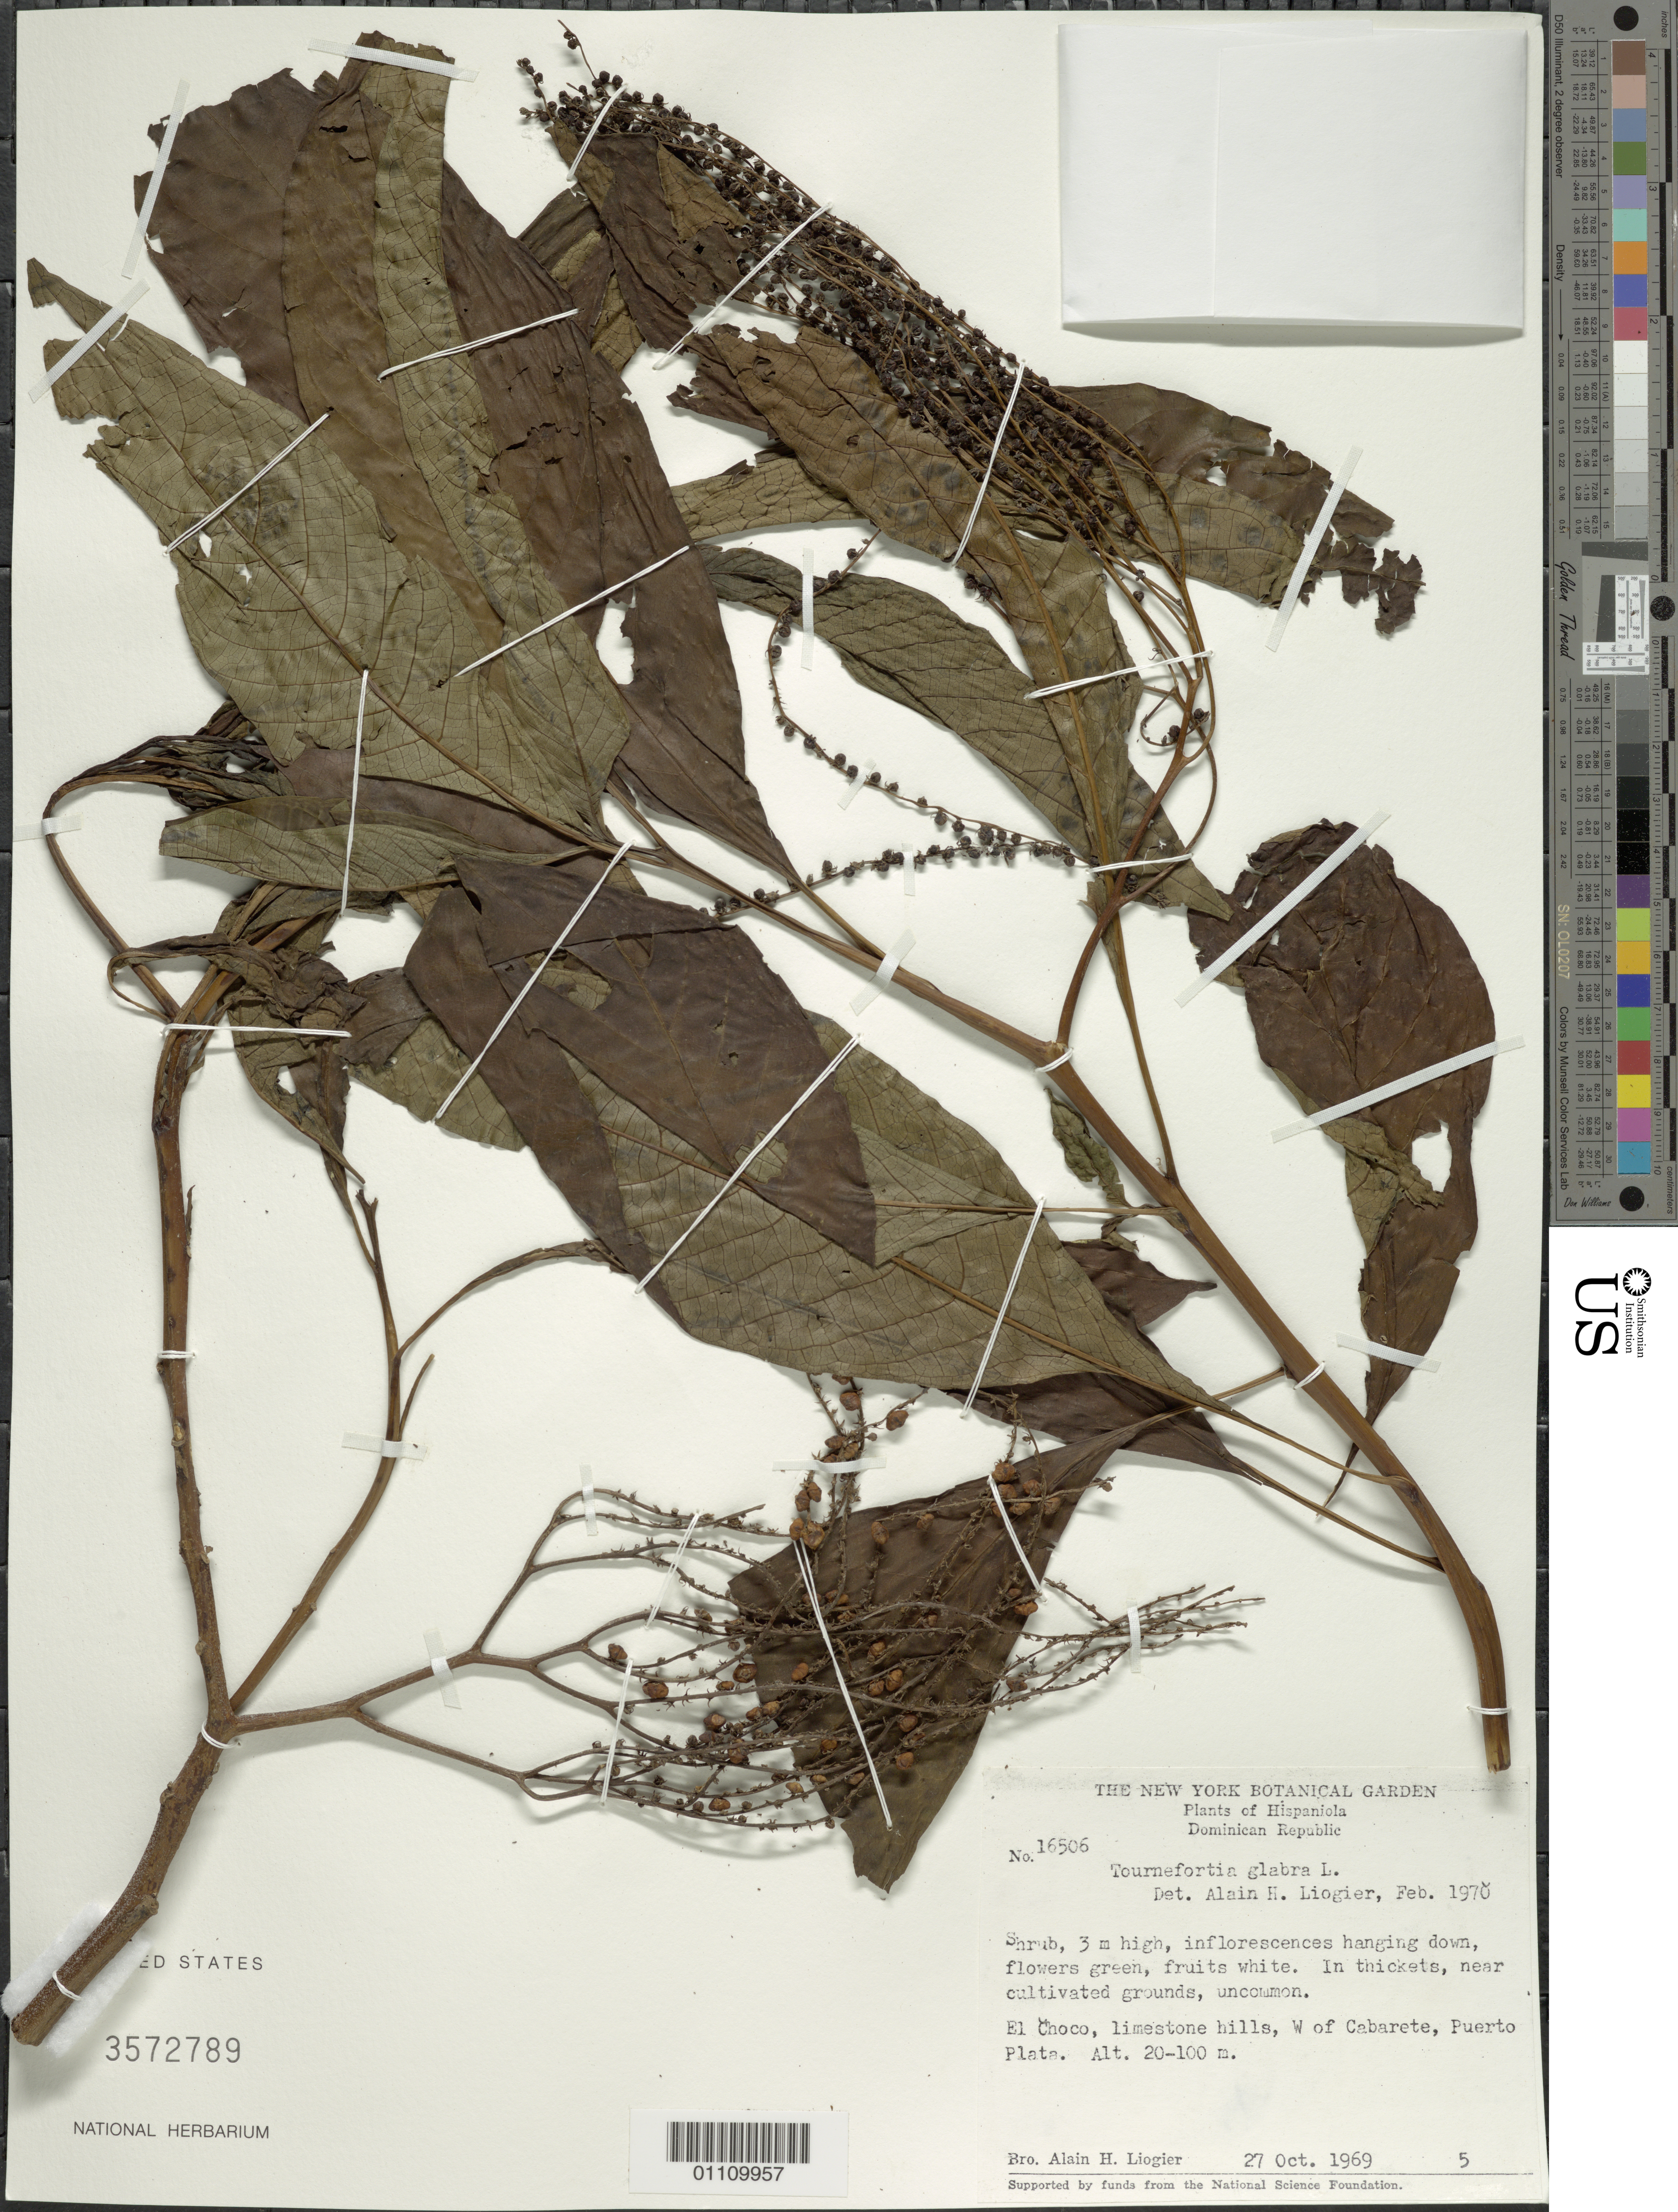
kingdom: Plantae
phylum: Tracheophyta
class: Magnoliopsida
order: Boraginales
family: Heliotropiaceae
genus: Tournefortia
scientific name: Tournefortia glabra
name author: L.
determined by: Liogier, Alain H.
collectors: A. H. Liogier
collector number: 16506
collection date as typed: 27 Oct 1969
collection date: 1969-10-27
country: Dominican Republic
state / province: Puerto Plata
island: Hispaniola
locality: El Choco, W of Cabarete, Puerto Plata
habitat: Limestone hills; in thickets, near cultivated grounds; uncommon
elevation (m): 20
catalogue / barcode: US 3572789